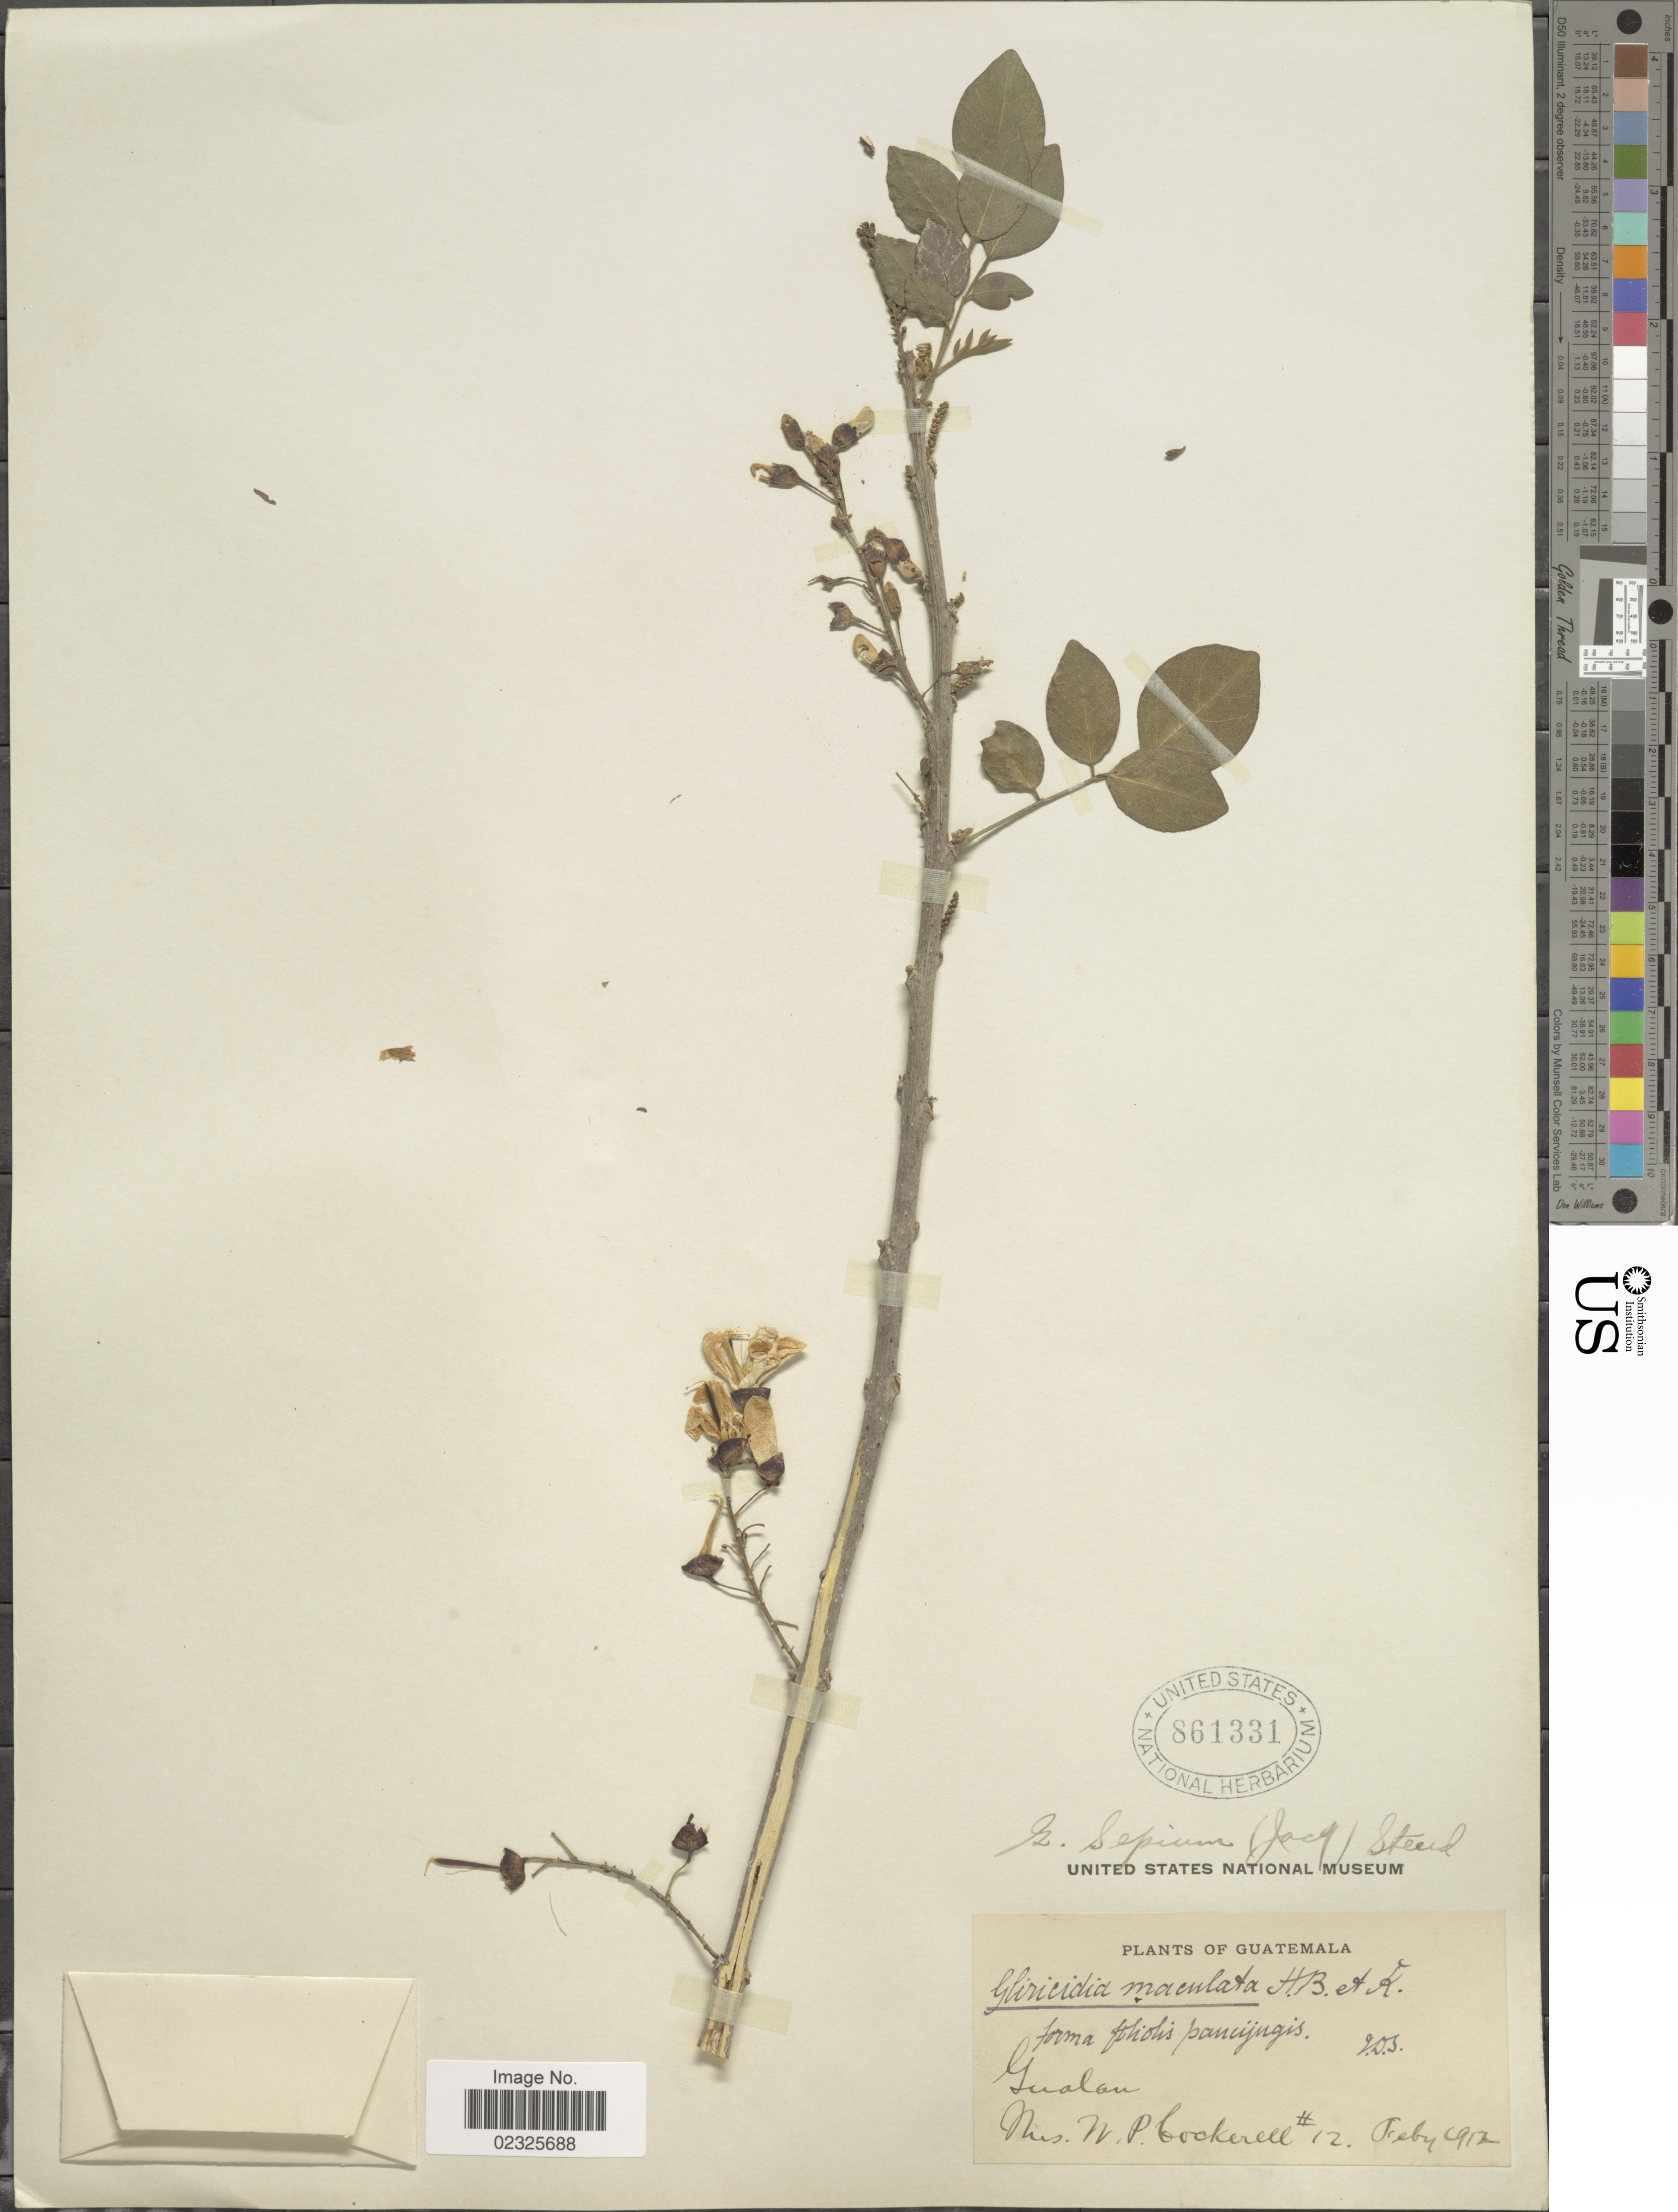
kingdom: Plantae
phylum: Tracheophyta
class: Magnoliopsida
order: Fabales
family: Fabaceae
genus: Gliricidia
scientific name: Gliricidia sepium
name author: (Jacq.) Kunth ex Walp.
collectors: W. Cockerell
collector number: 12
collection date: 1912-02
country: Guatemala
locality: Gualan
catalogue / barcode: US 861331